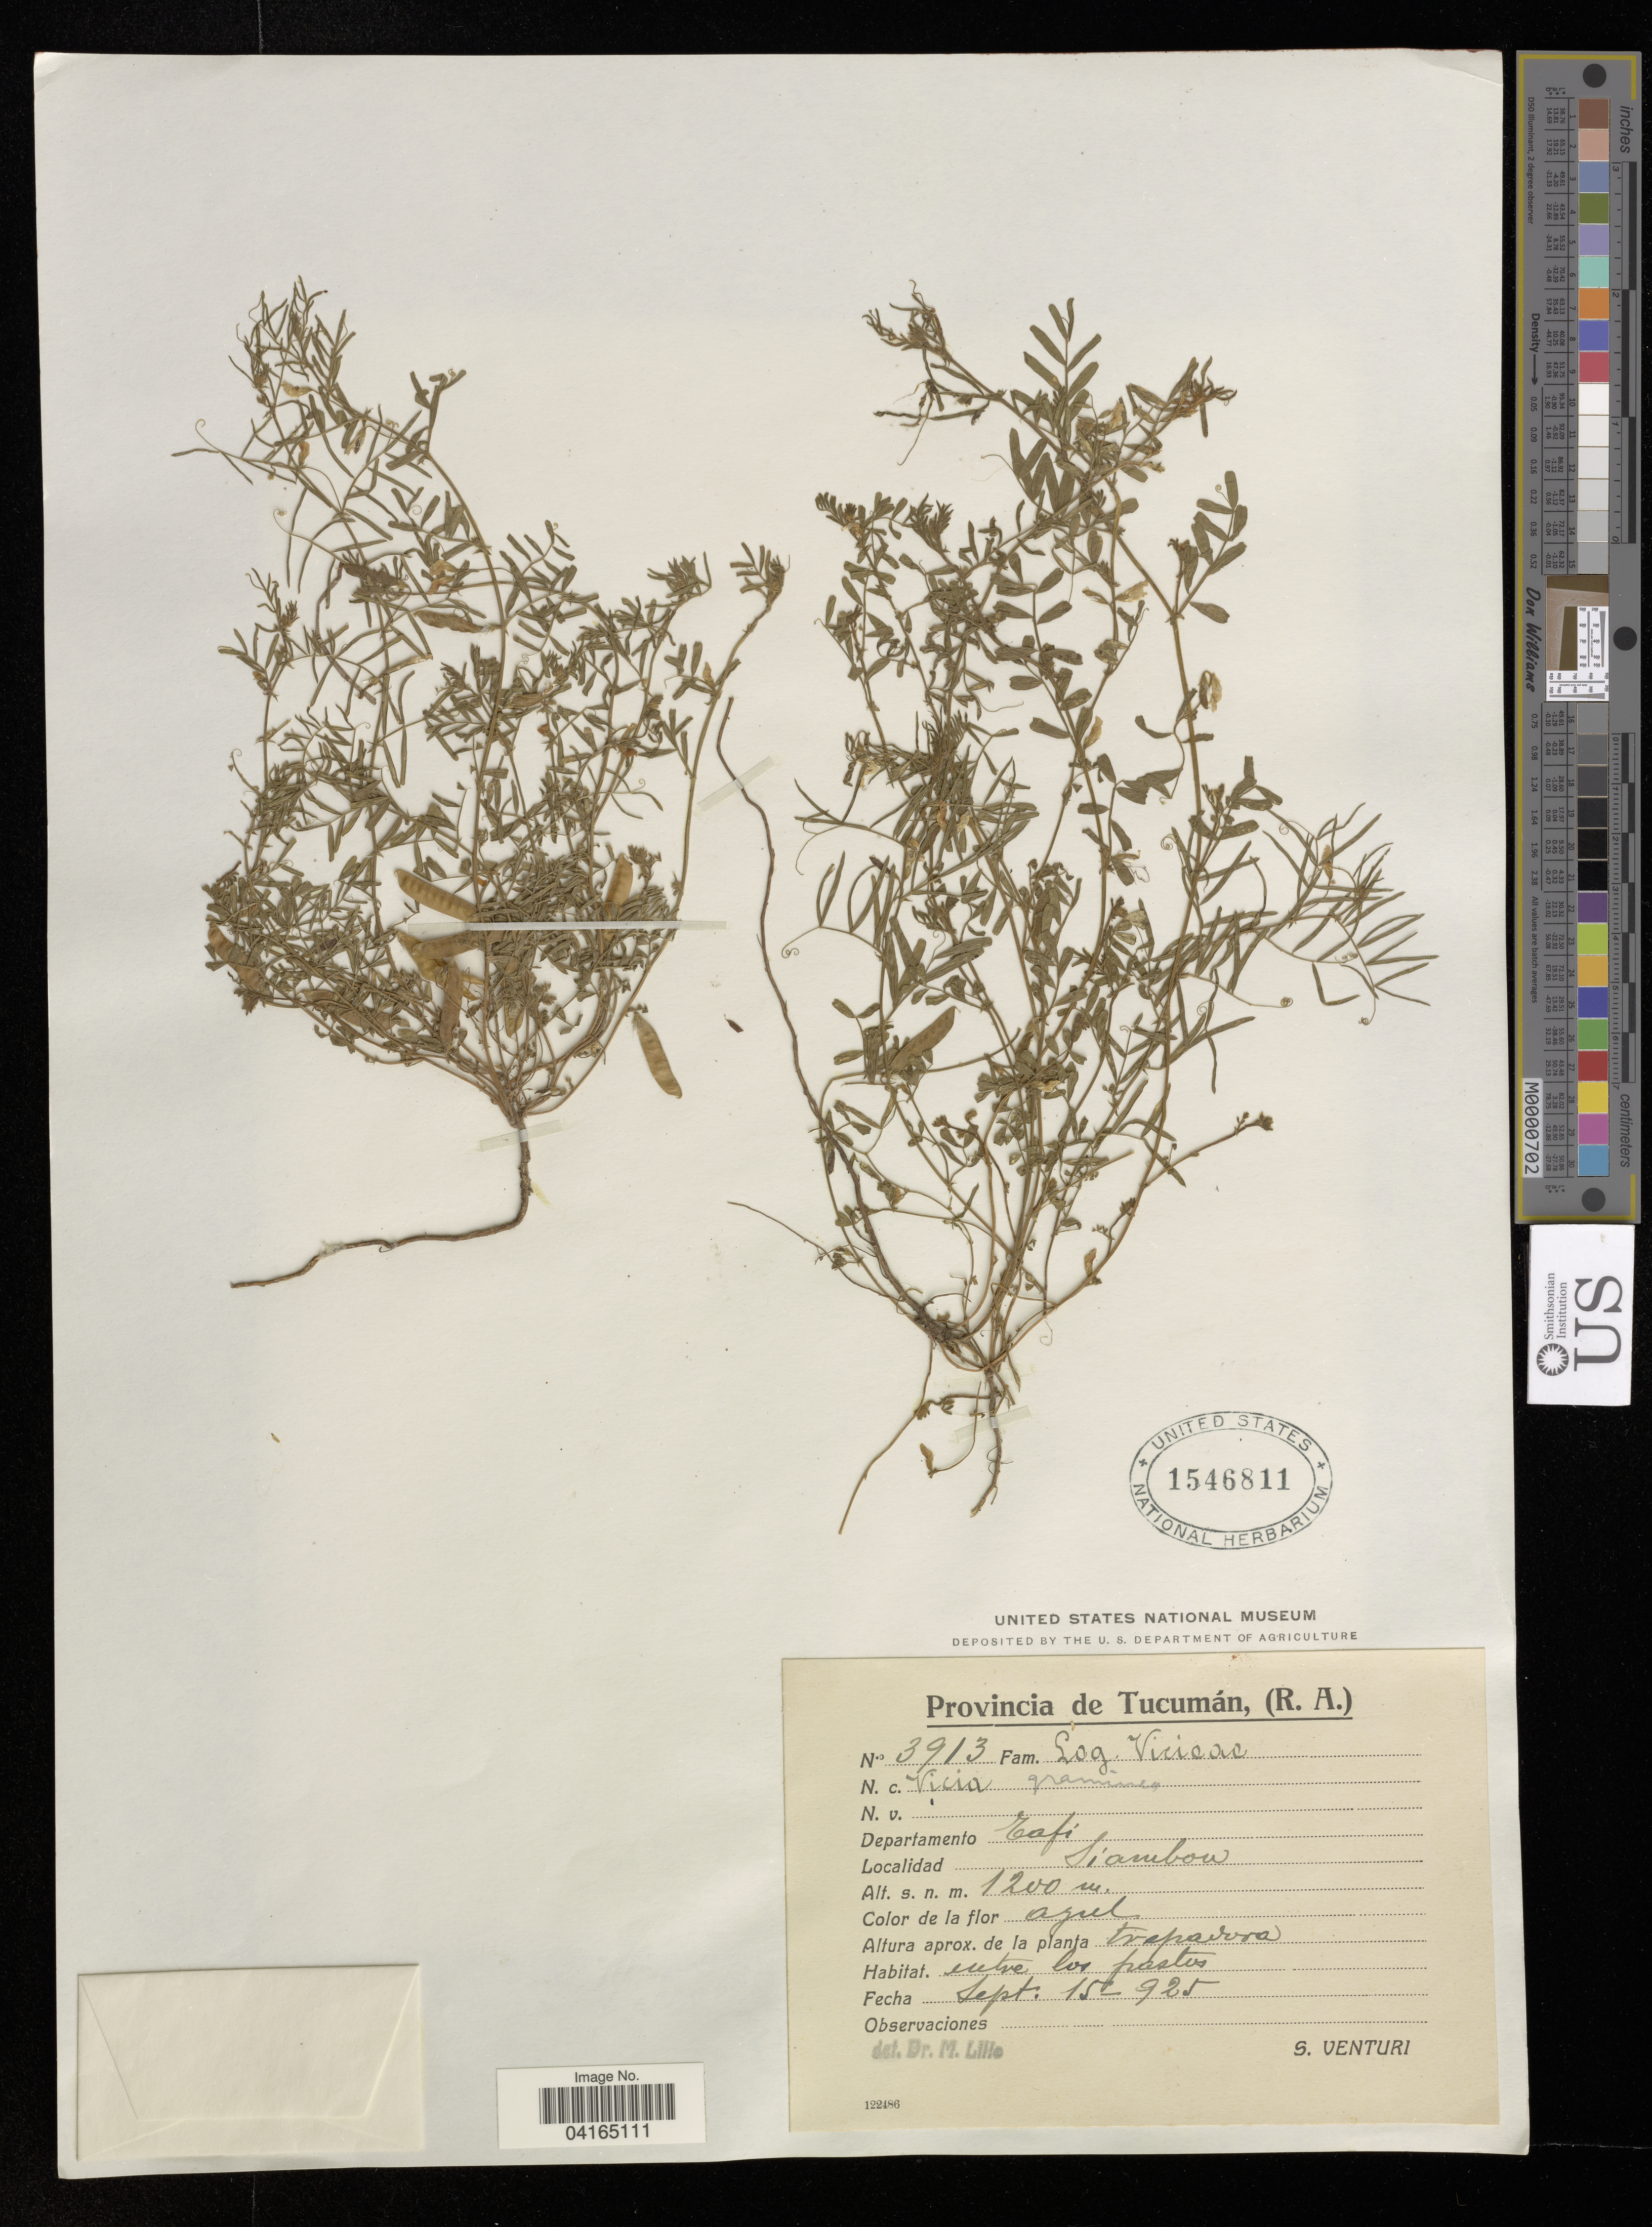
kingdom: Plantae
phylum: Tracheophyta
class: Magnoliopsida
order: Fabales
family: Fabaceae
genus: Vicia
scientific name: Vicia graminea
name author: Sm.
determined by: Hechenleitner, Paulina, RBG Edinburgh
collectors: S. Venturi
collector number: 3913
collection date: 1925-09-15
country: Argentina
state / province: Tucuman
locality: Departamento Cafi. Siambon.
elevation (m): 1200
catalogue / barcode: US 1546811